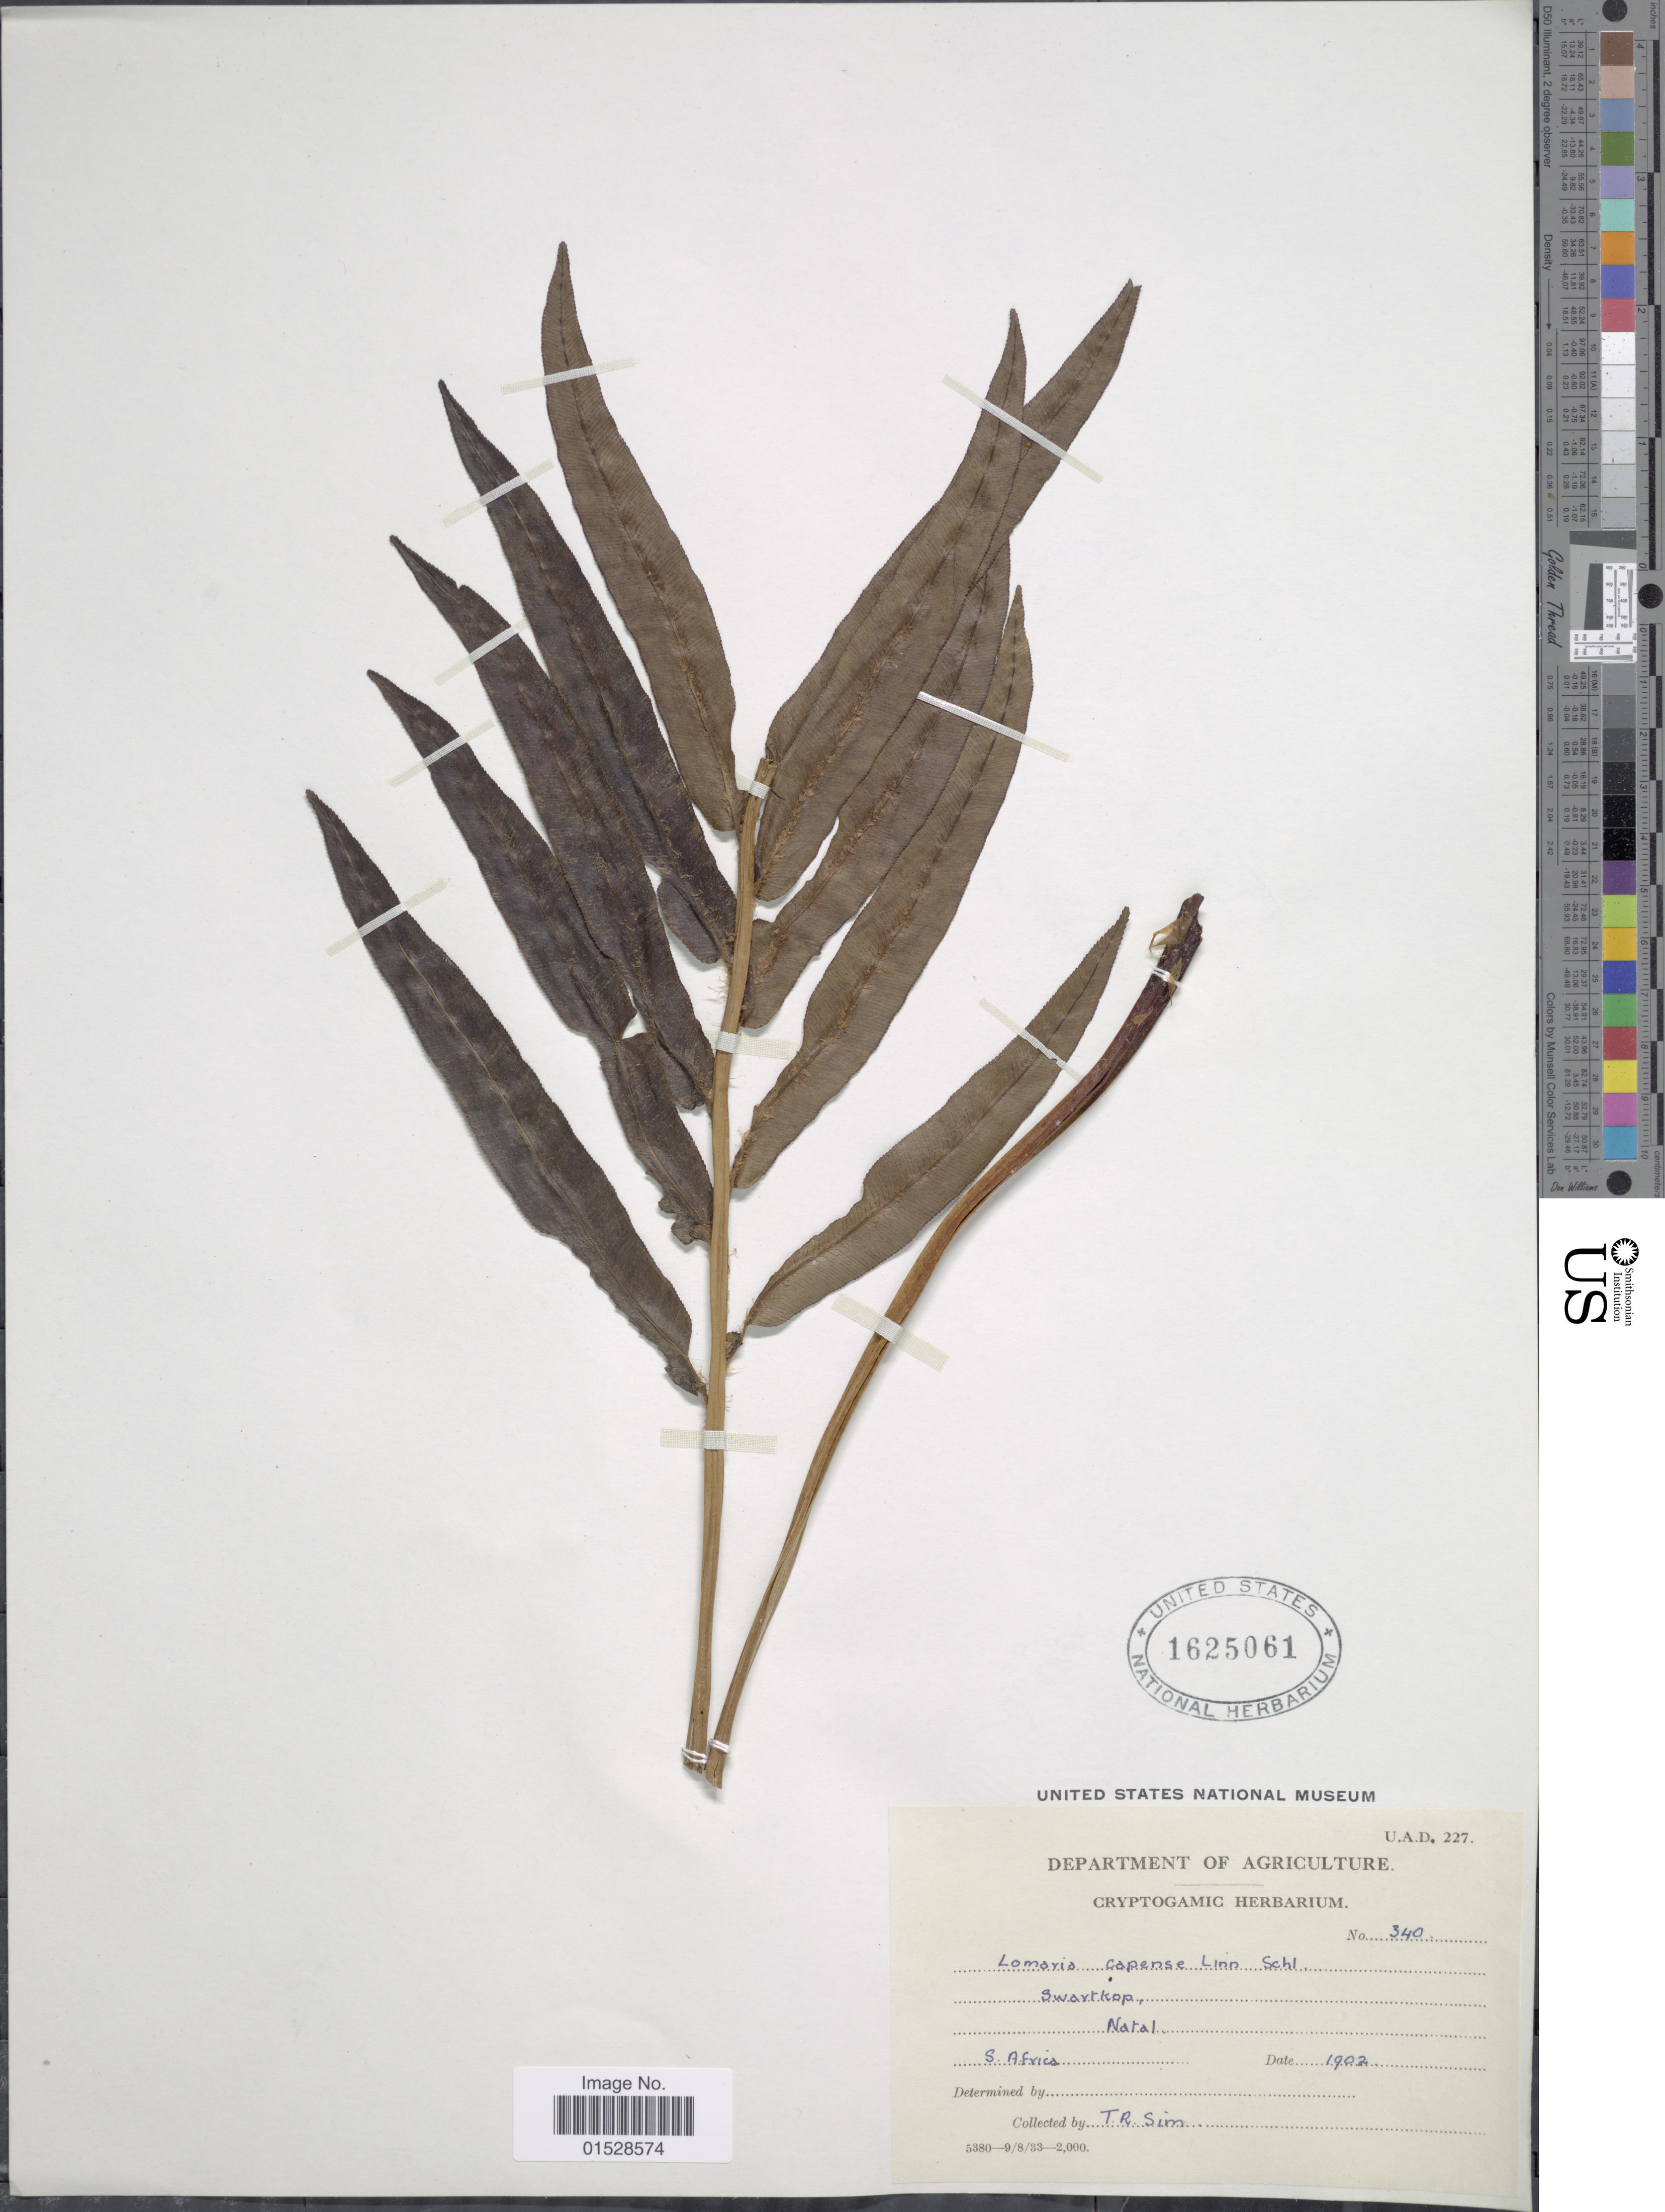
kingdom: Plantae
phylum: Tracheophyta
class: Polypodiopsida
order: Polypodiales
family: Blechnaceae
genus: Blechnum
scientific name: Blechnum capense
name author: (L.) Schltdl.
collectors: T. Sim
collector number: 340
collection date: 1902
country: South Africa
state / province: KwaZulu-Natal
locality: Swartkop, Natal, S. Africa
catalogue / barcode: US 1625061